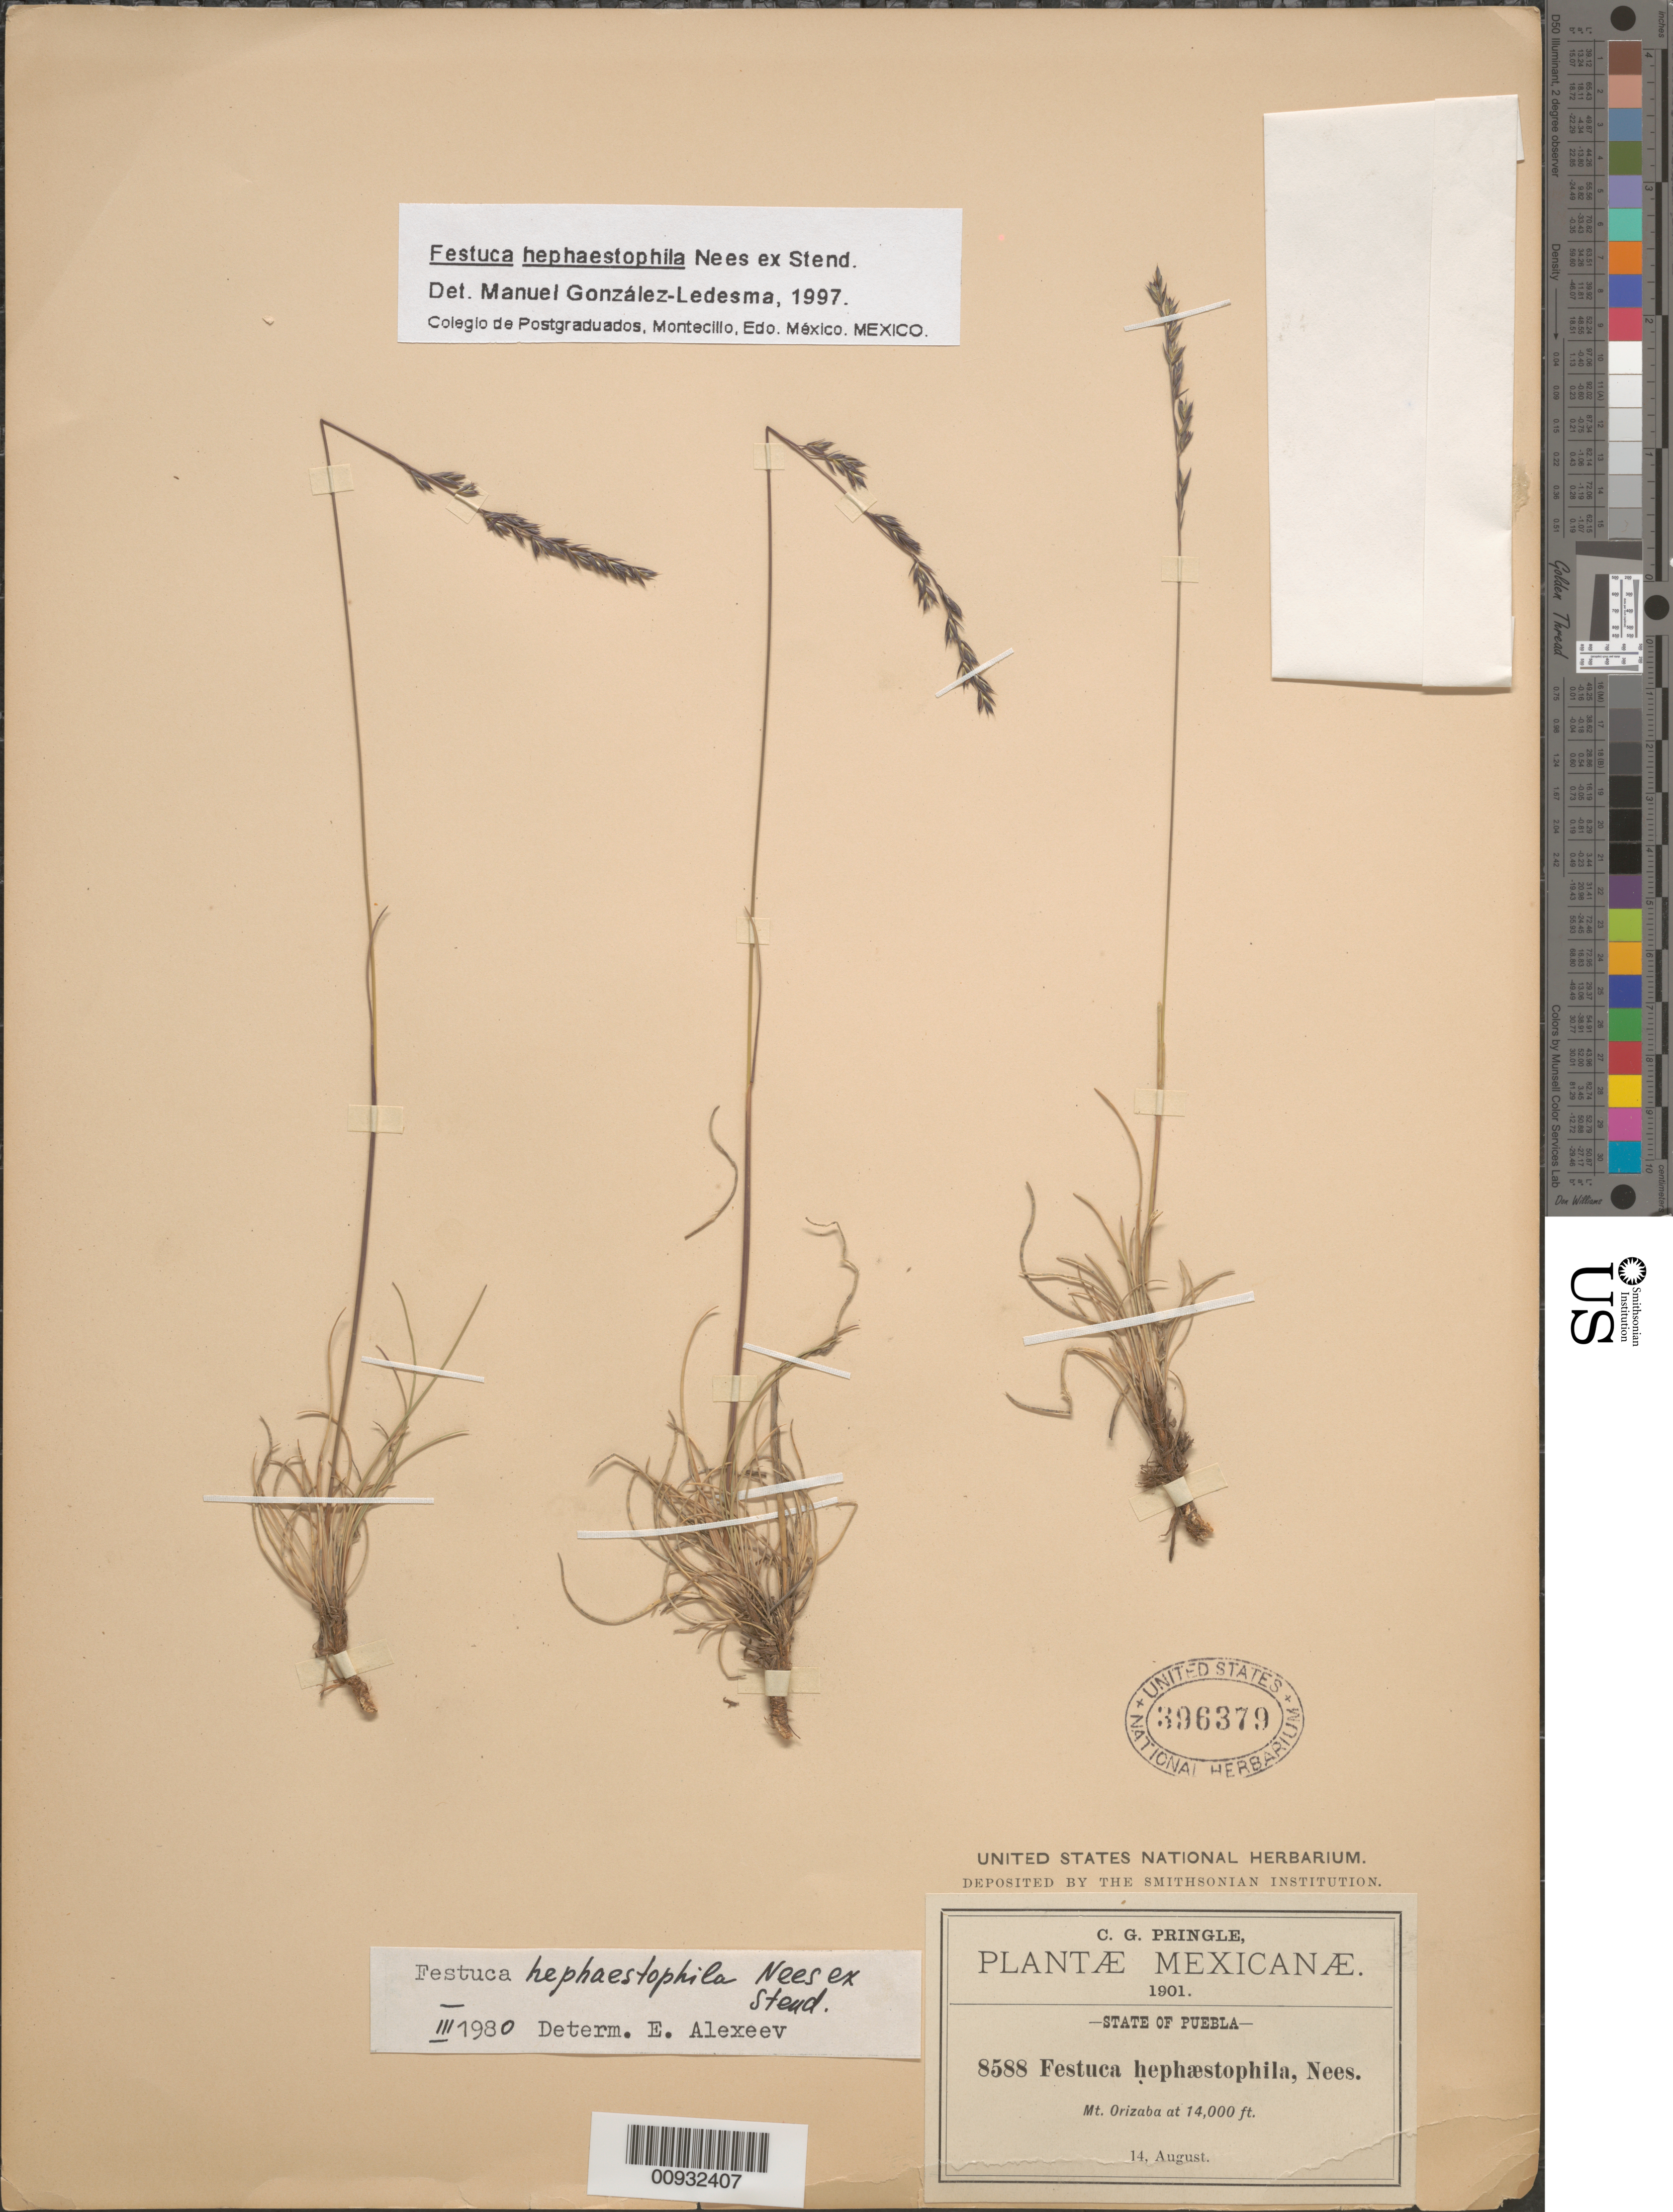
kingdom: Plantae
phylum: Tracheophyta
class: Liliopsida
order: Poales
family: Poaceae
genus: Festuca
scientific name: Festuca hephaestophila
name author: Nees ex Steud.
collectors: C. G. Pringle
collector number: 8588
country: Mexico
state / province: Puebla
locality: Mt. Orizaba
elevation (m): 4267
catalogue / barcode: US 396379